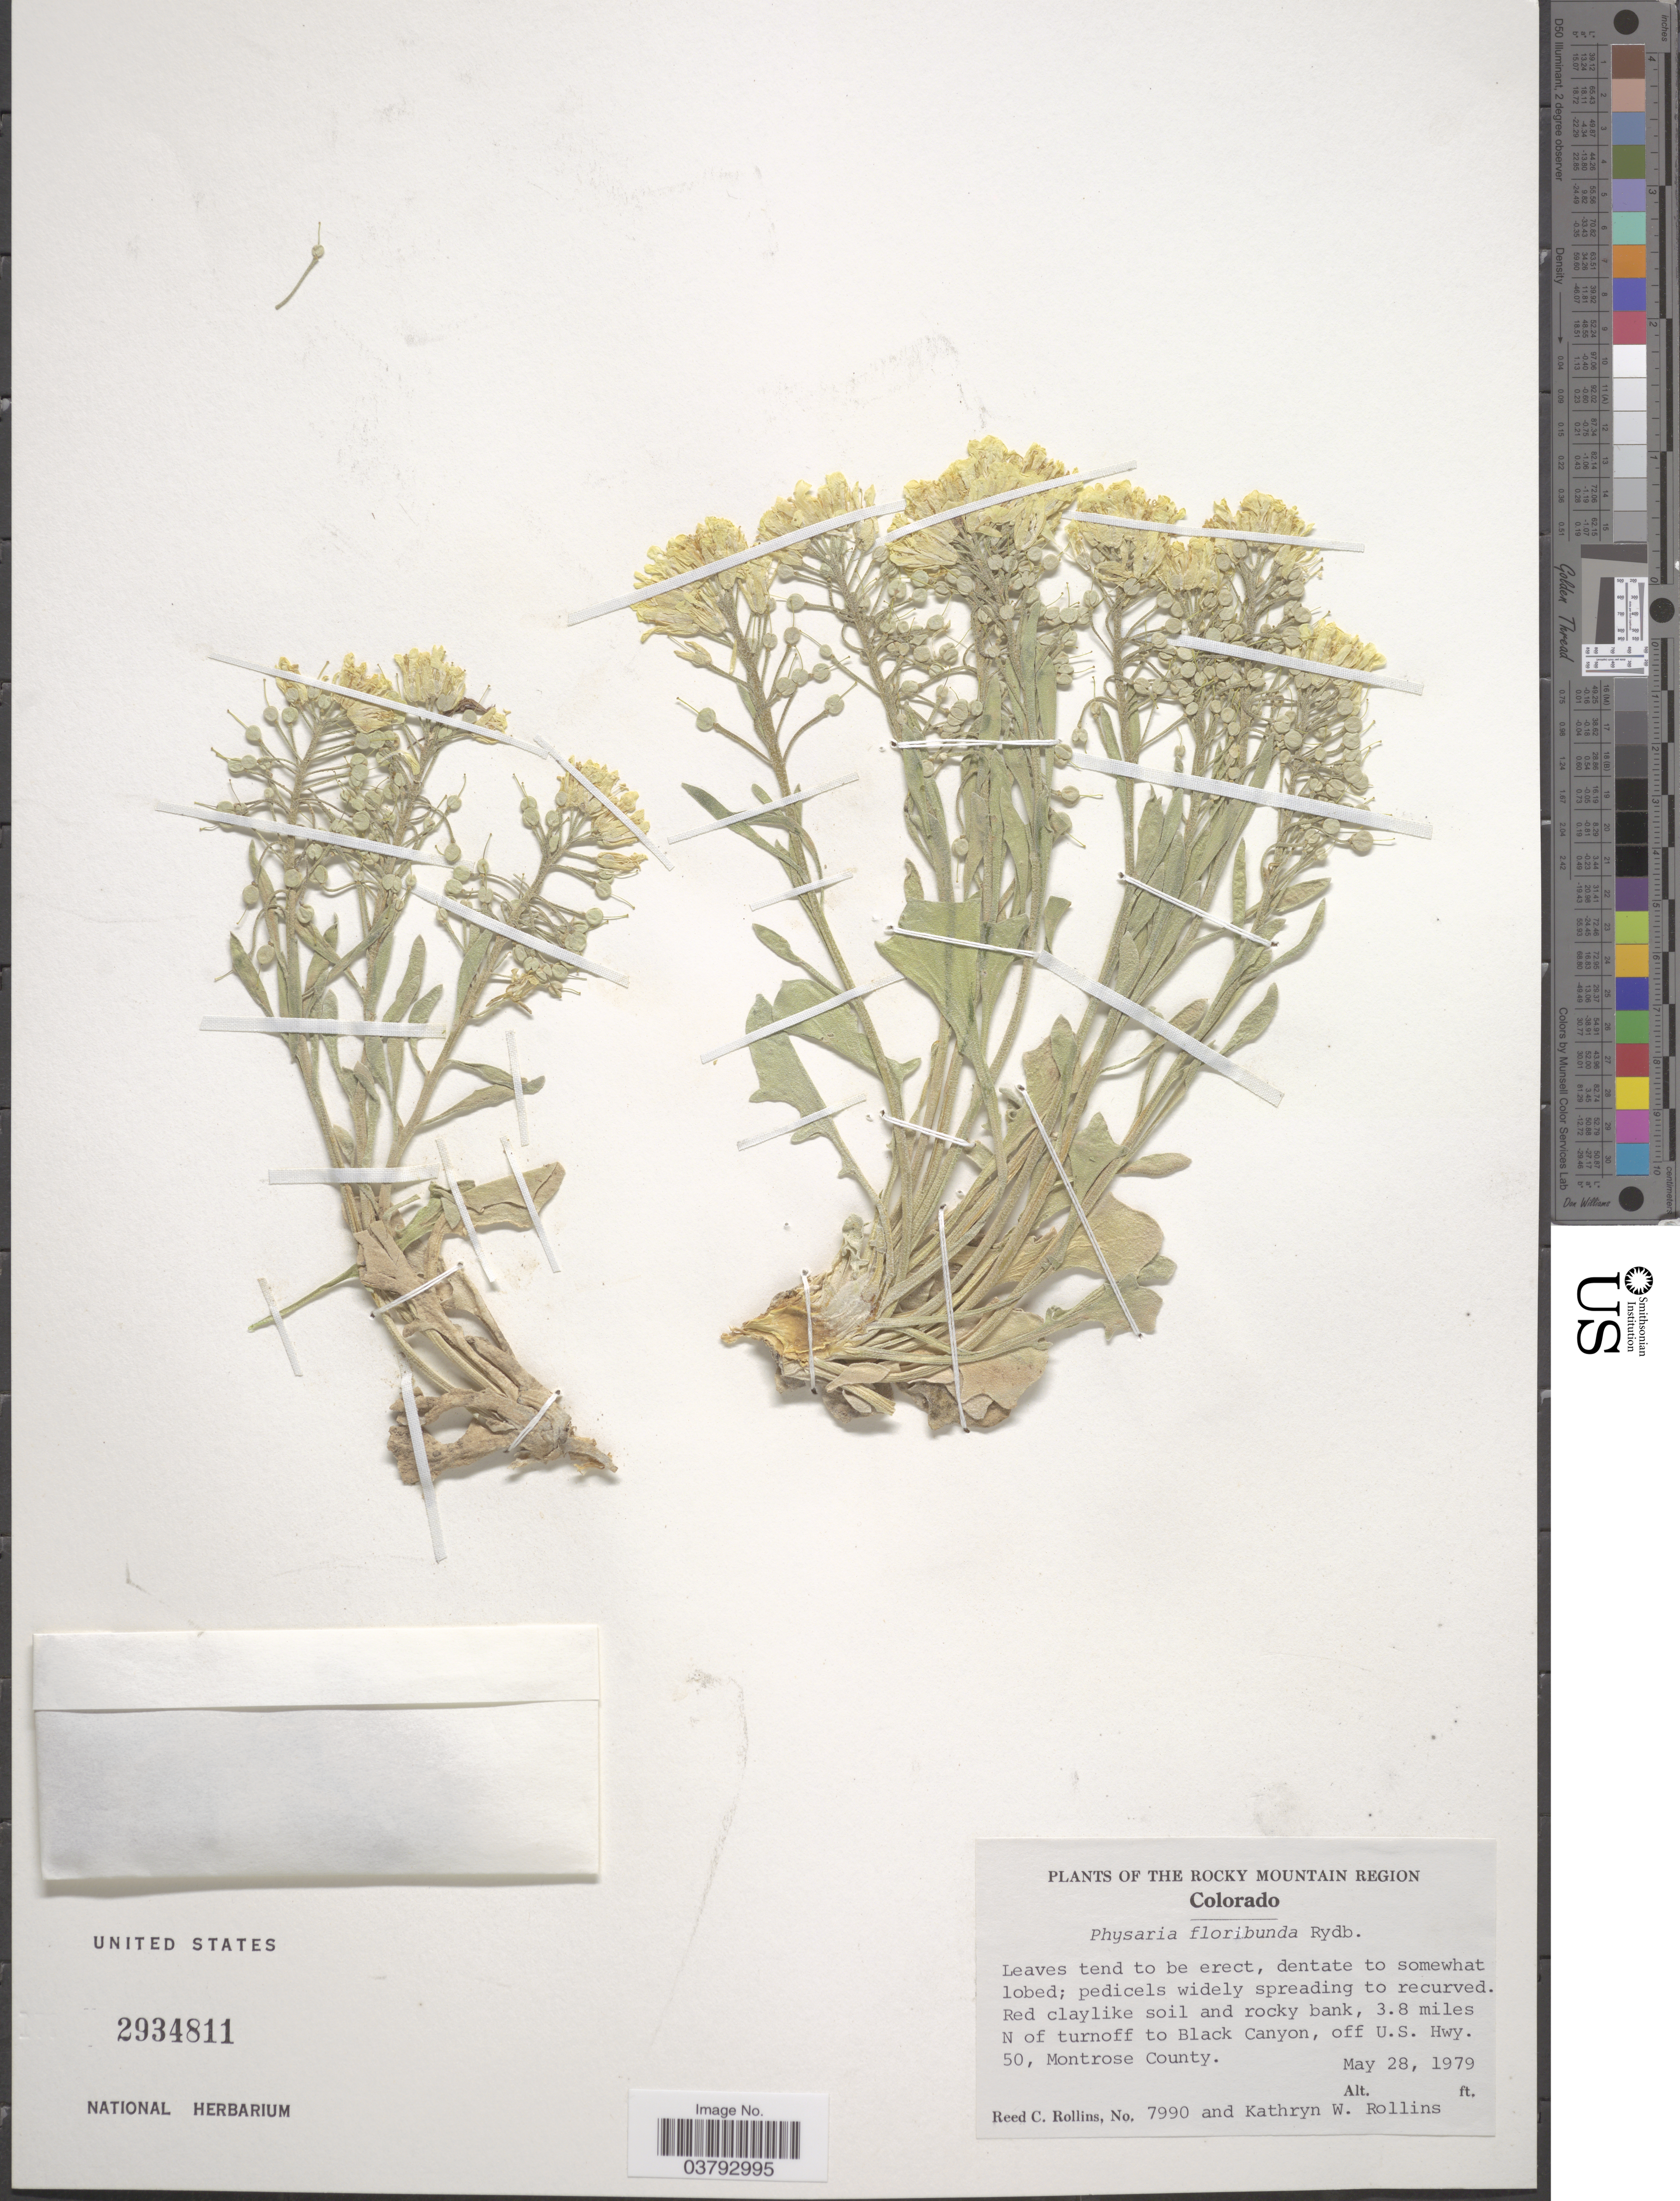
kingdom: Plantae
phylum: Tracheophyta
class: Magnoliopsida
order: Brassicales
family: Brassicaceae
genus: Physaria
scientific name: Physaria floribunda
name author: Rydb.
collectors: R. C. Rollins & K. W. Rollins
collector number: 7990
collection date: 1979-05-28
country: United States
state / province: Colorado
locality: The Rocky Mountain Region. 3.8 miles N of turnoff to Black Canyon, off U. S. Hwy. 50, Montrose County.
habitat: red claylike soil and rocky bank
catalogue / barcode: US 2934811